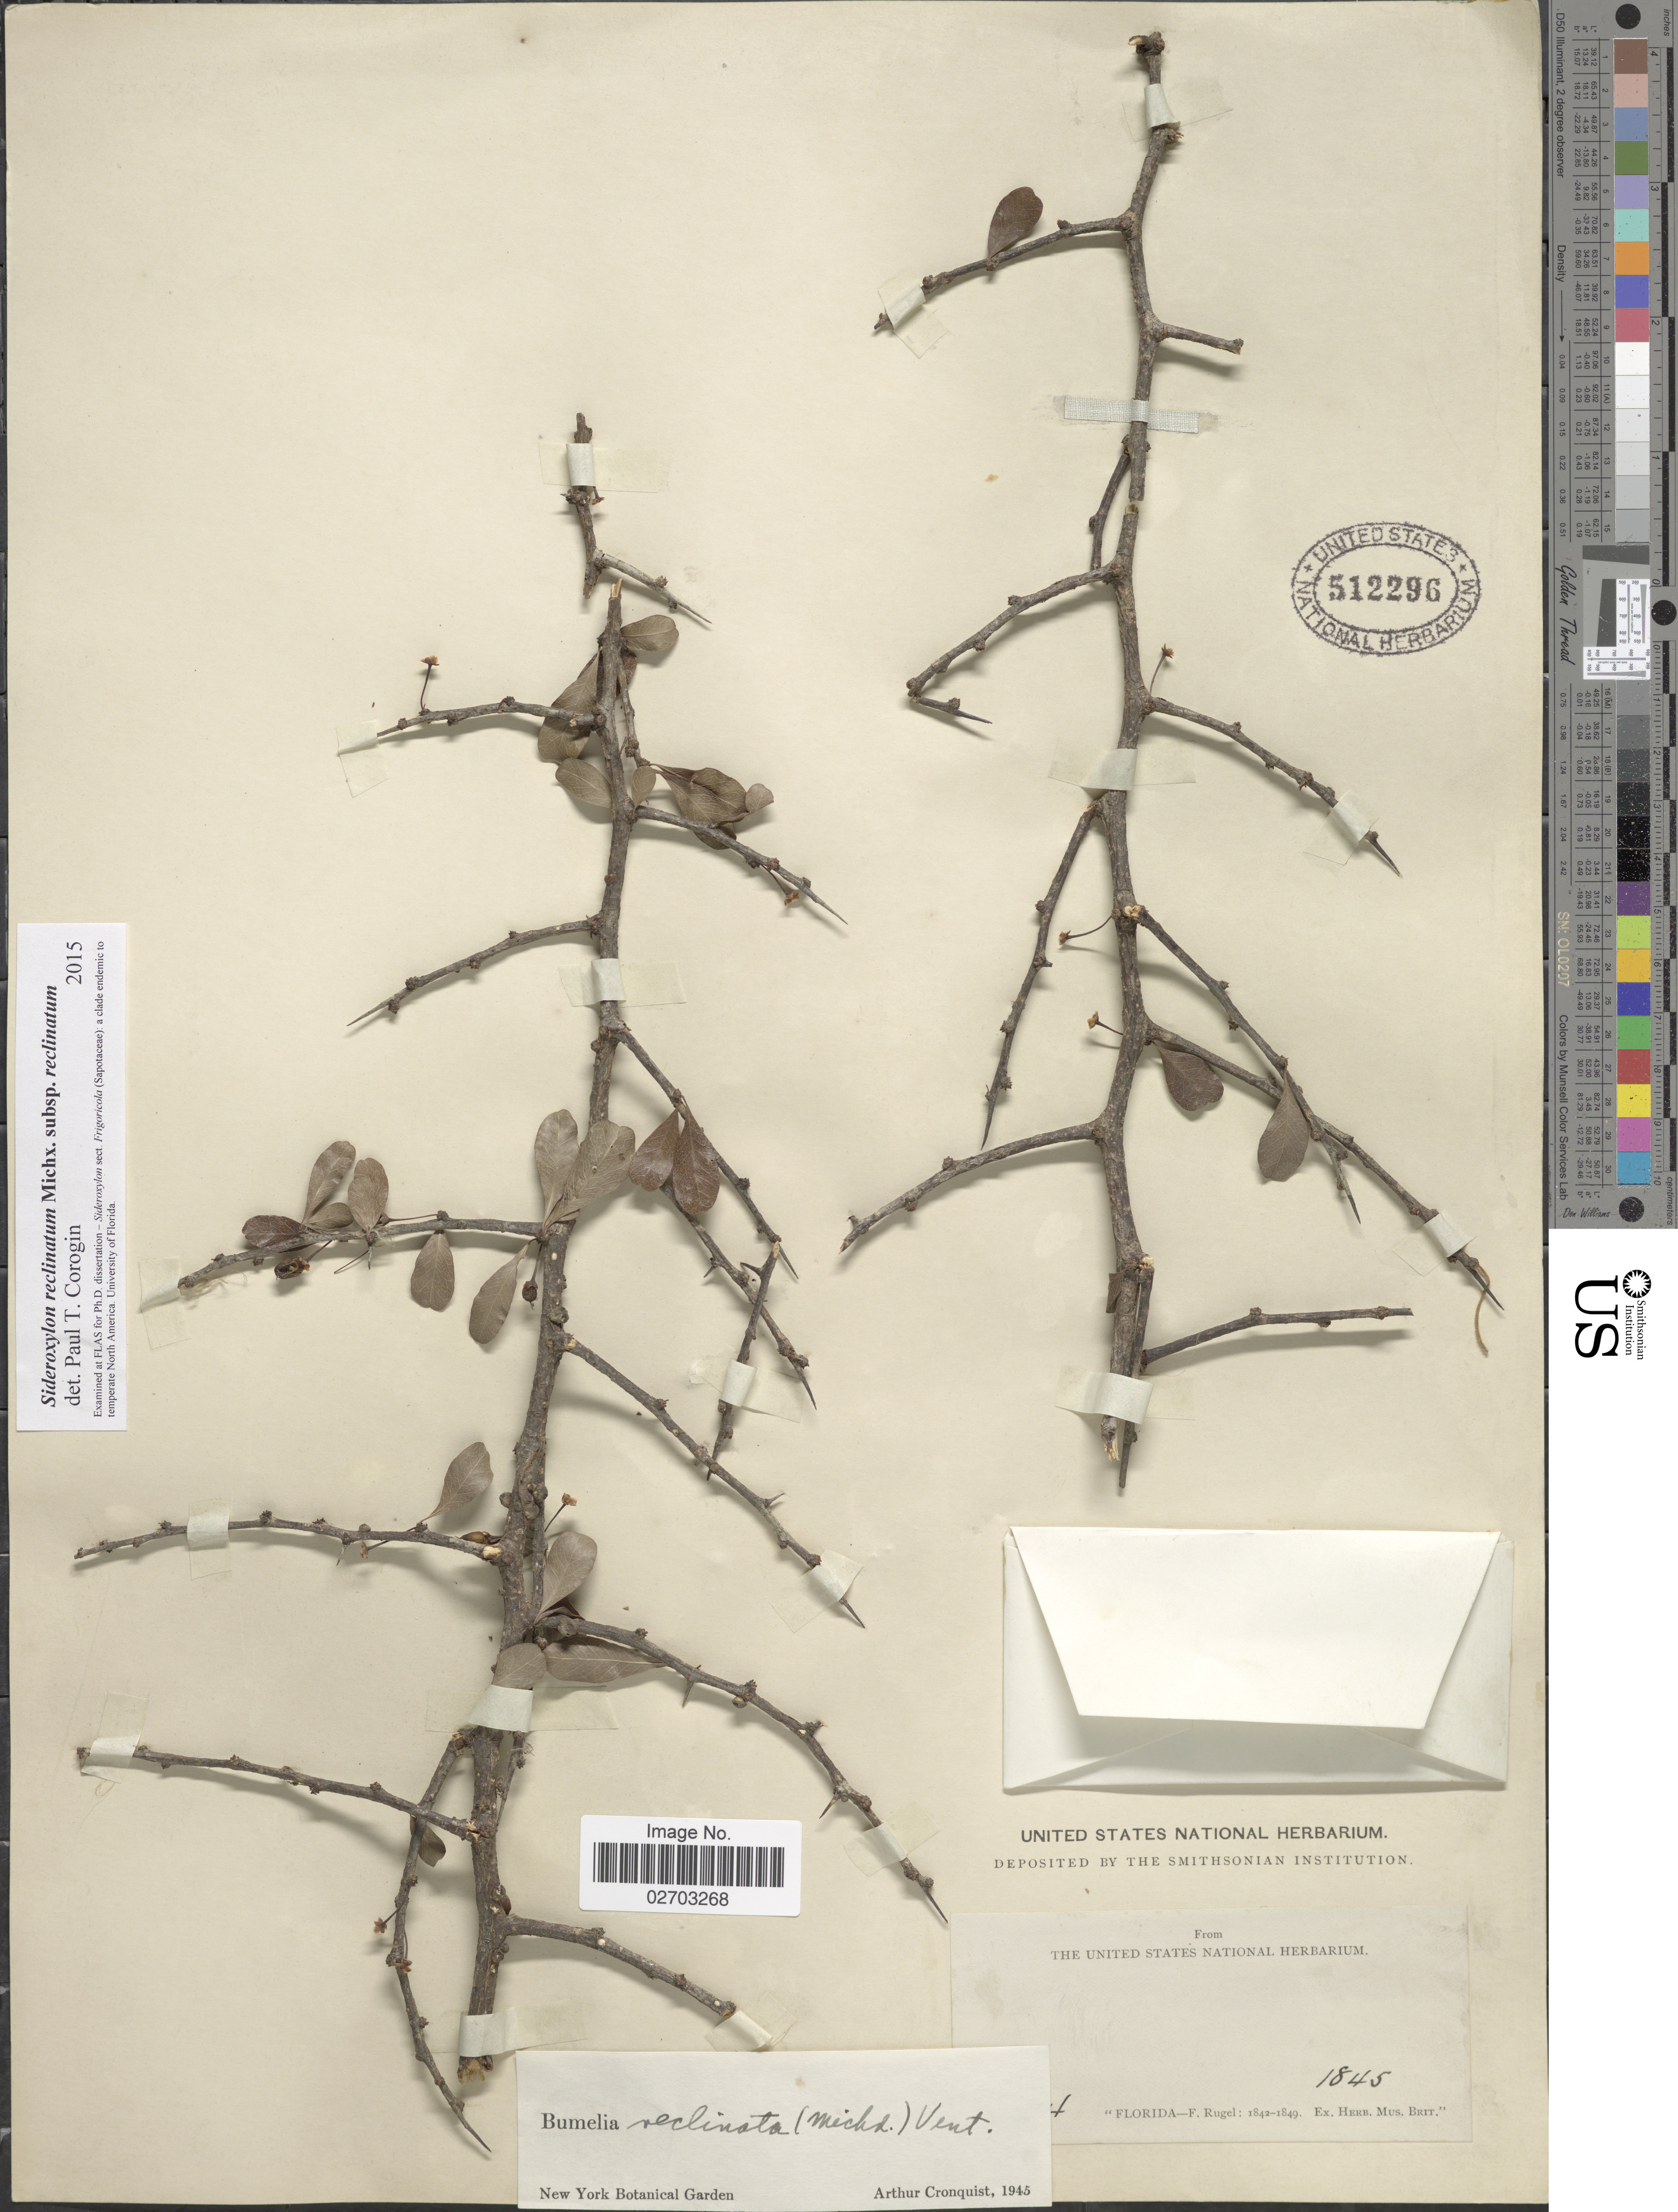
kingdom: Plantae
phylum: Tracheophyta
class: Magnoliopsida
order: Ericales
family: Sapotaceae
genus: Sideroxylon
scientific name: Sideroxylon reclinatum Michx. subsp. reclinatum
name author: Michx.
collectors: F. Rugel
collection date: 1845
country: United States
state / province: Florida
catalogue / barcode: US 512296